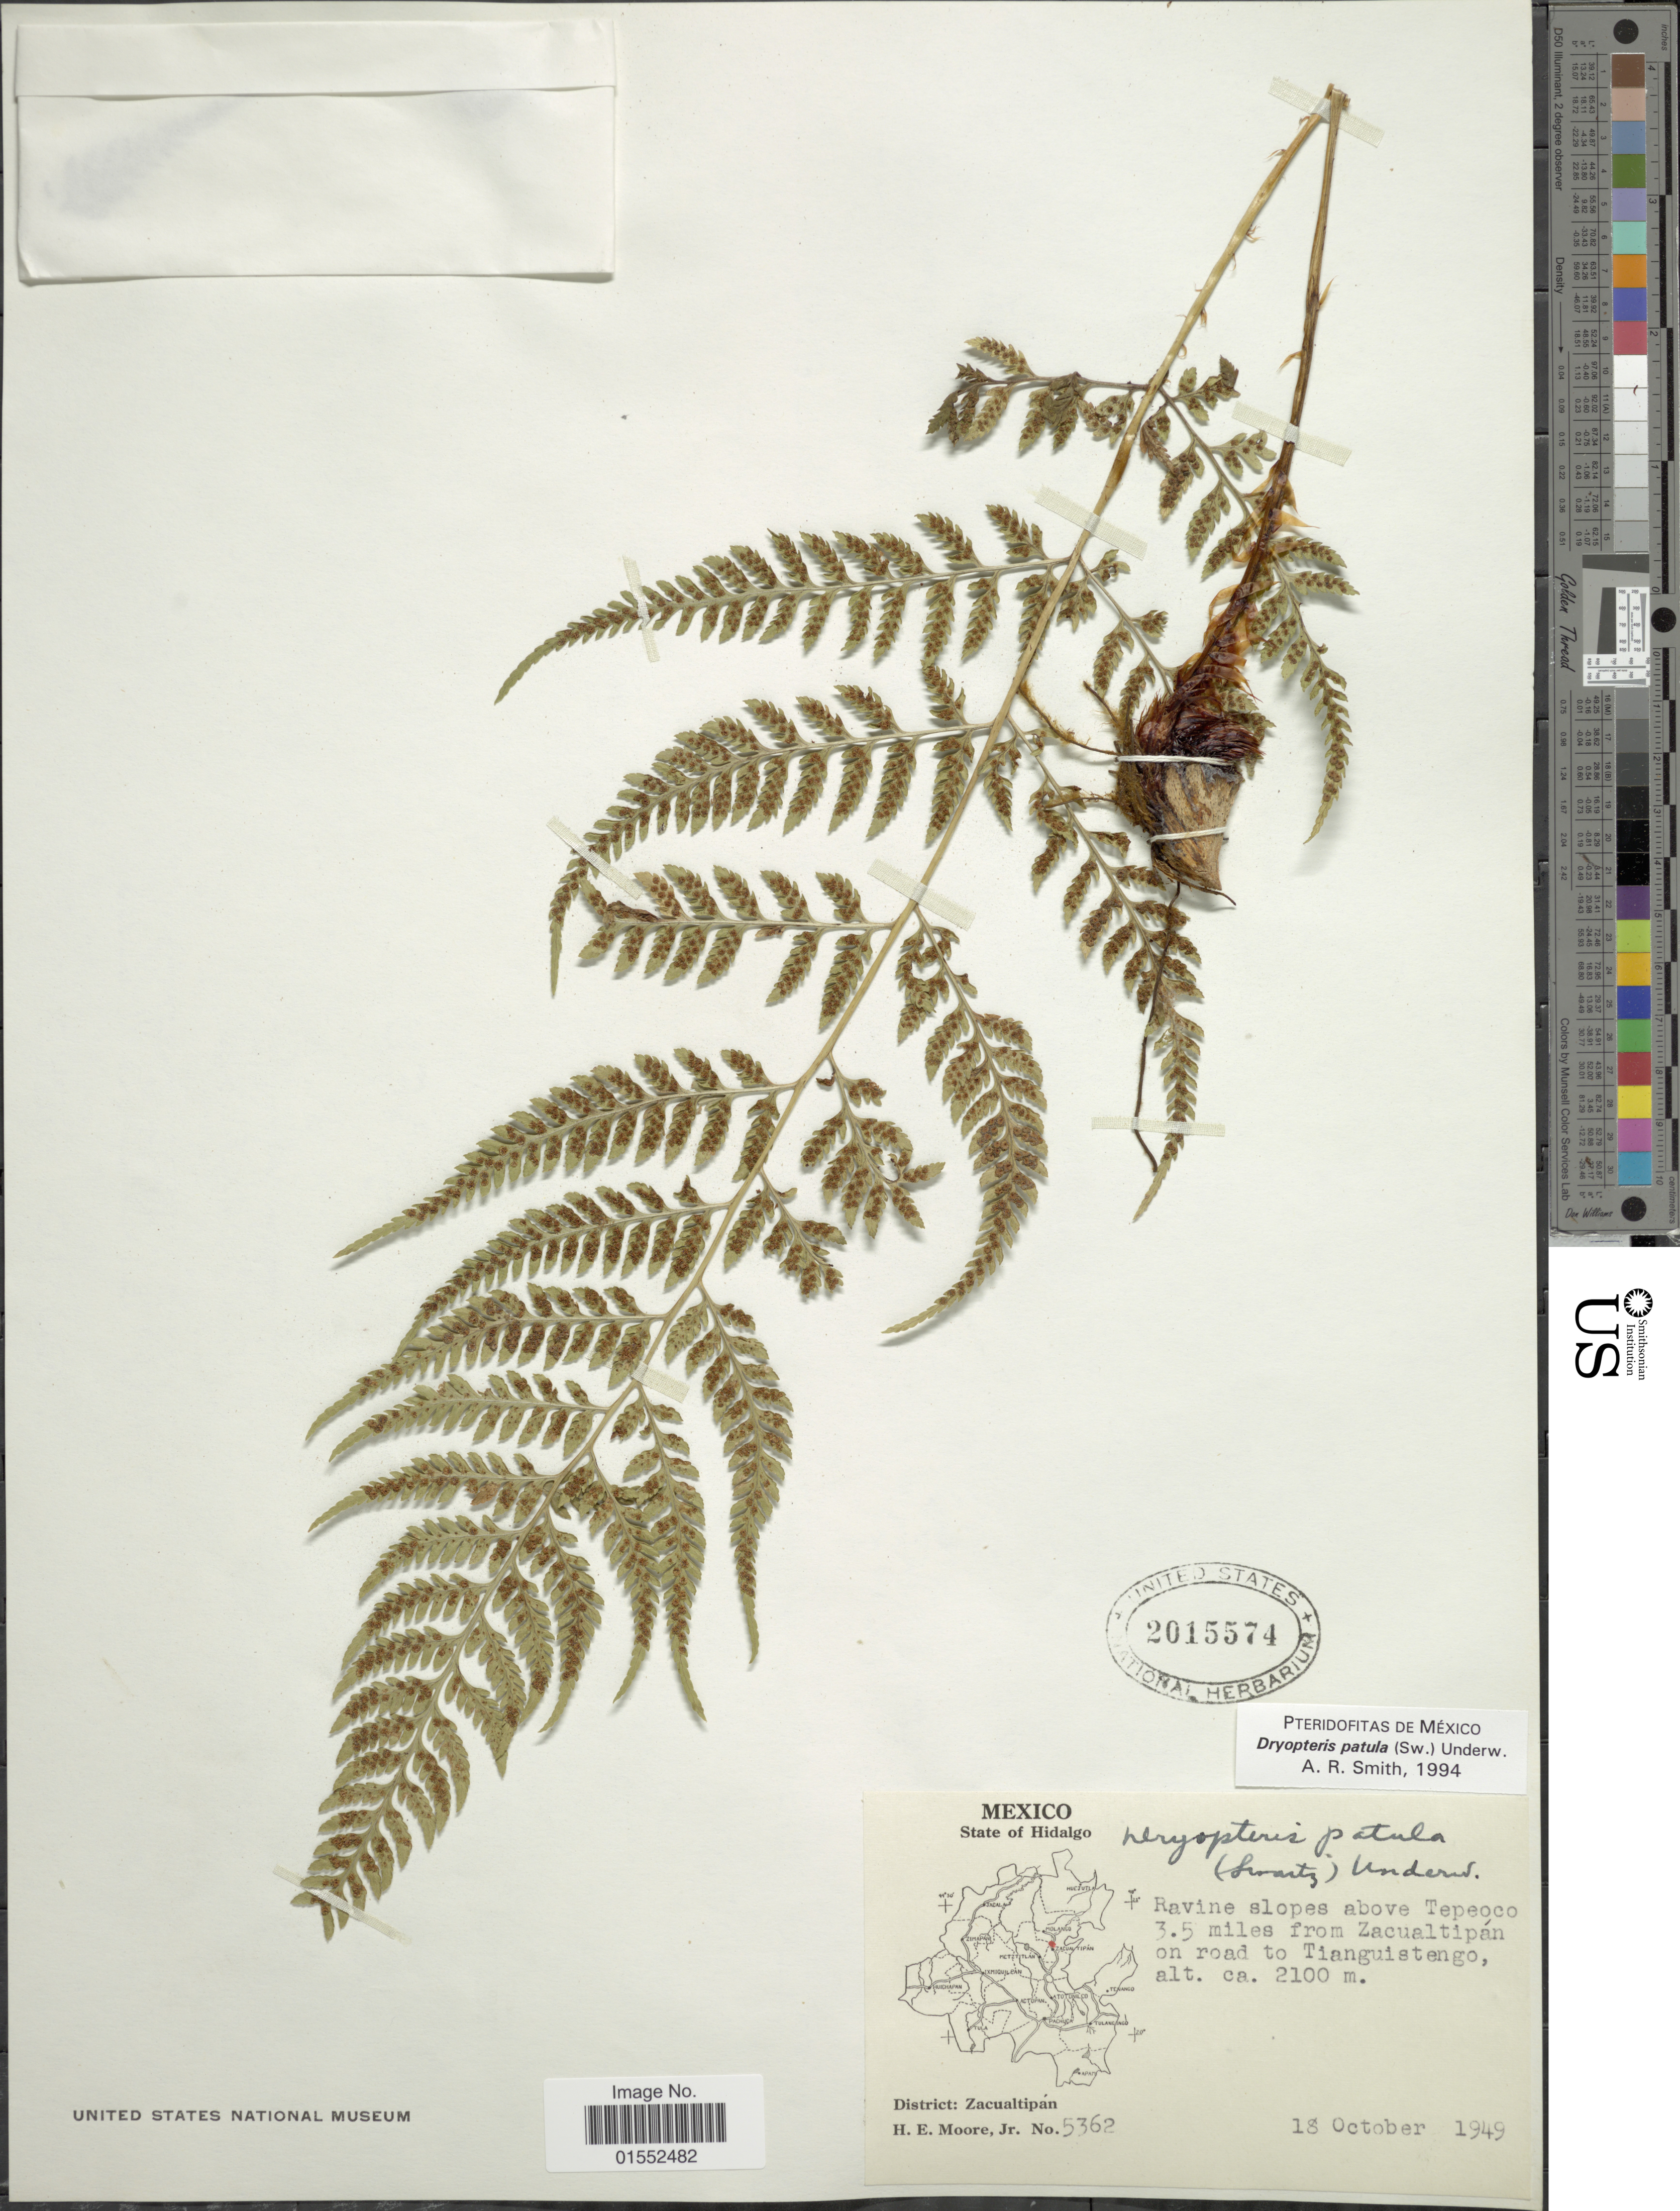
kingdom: Plantae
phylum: Tracheophyta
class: Polypodiopsida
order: Polypodiales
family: Dryopteridaceae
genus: Dryopteris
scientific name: Dryopteris patula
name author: (Sw.) Underw.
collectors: H. E. Moore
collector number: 5362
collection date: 1949-10-18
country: Mexico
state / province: Hidalgo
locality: State of Hidalgo. Ravine slopes above Tepeoco 3.5 miles from Zacualtipan on road to Tianguistengo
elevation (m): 2100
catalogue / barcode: US 2015574